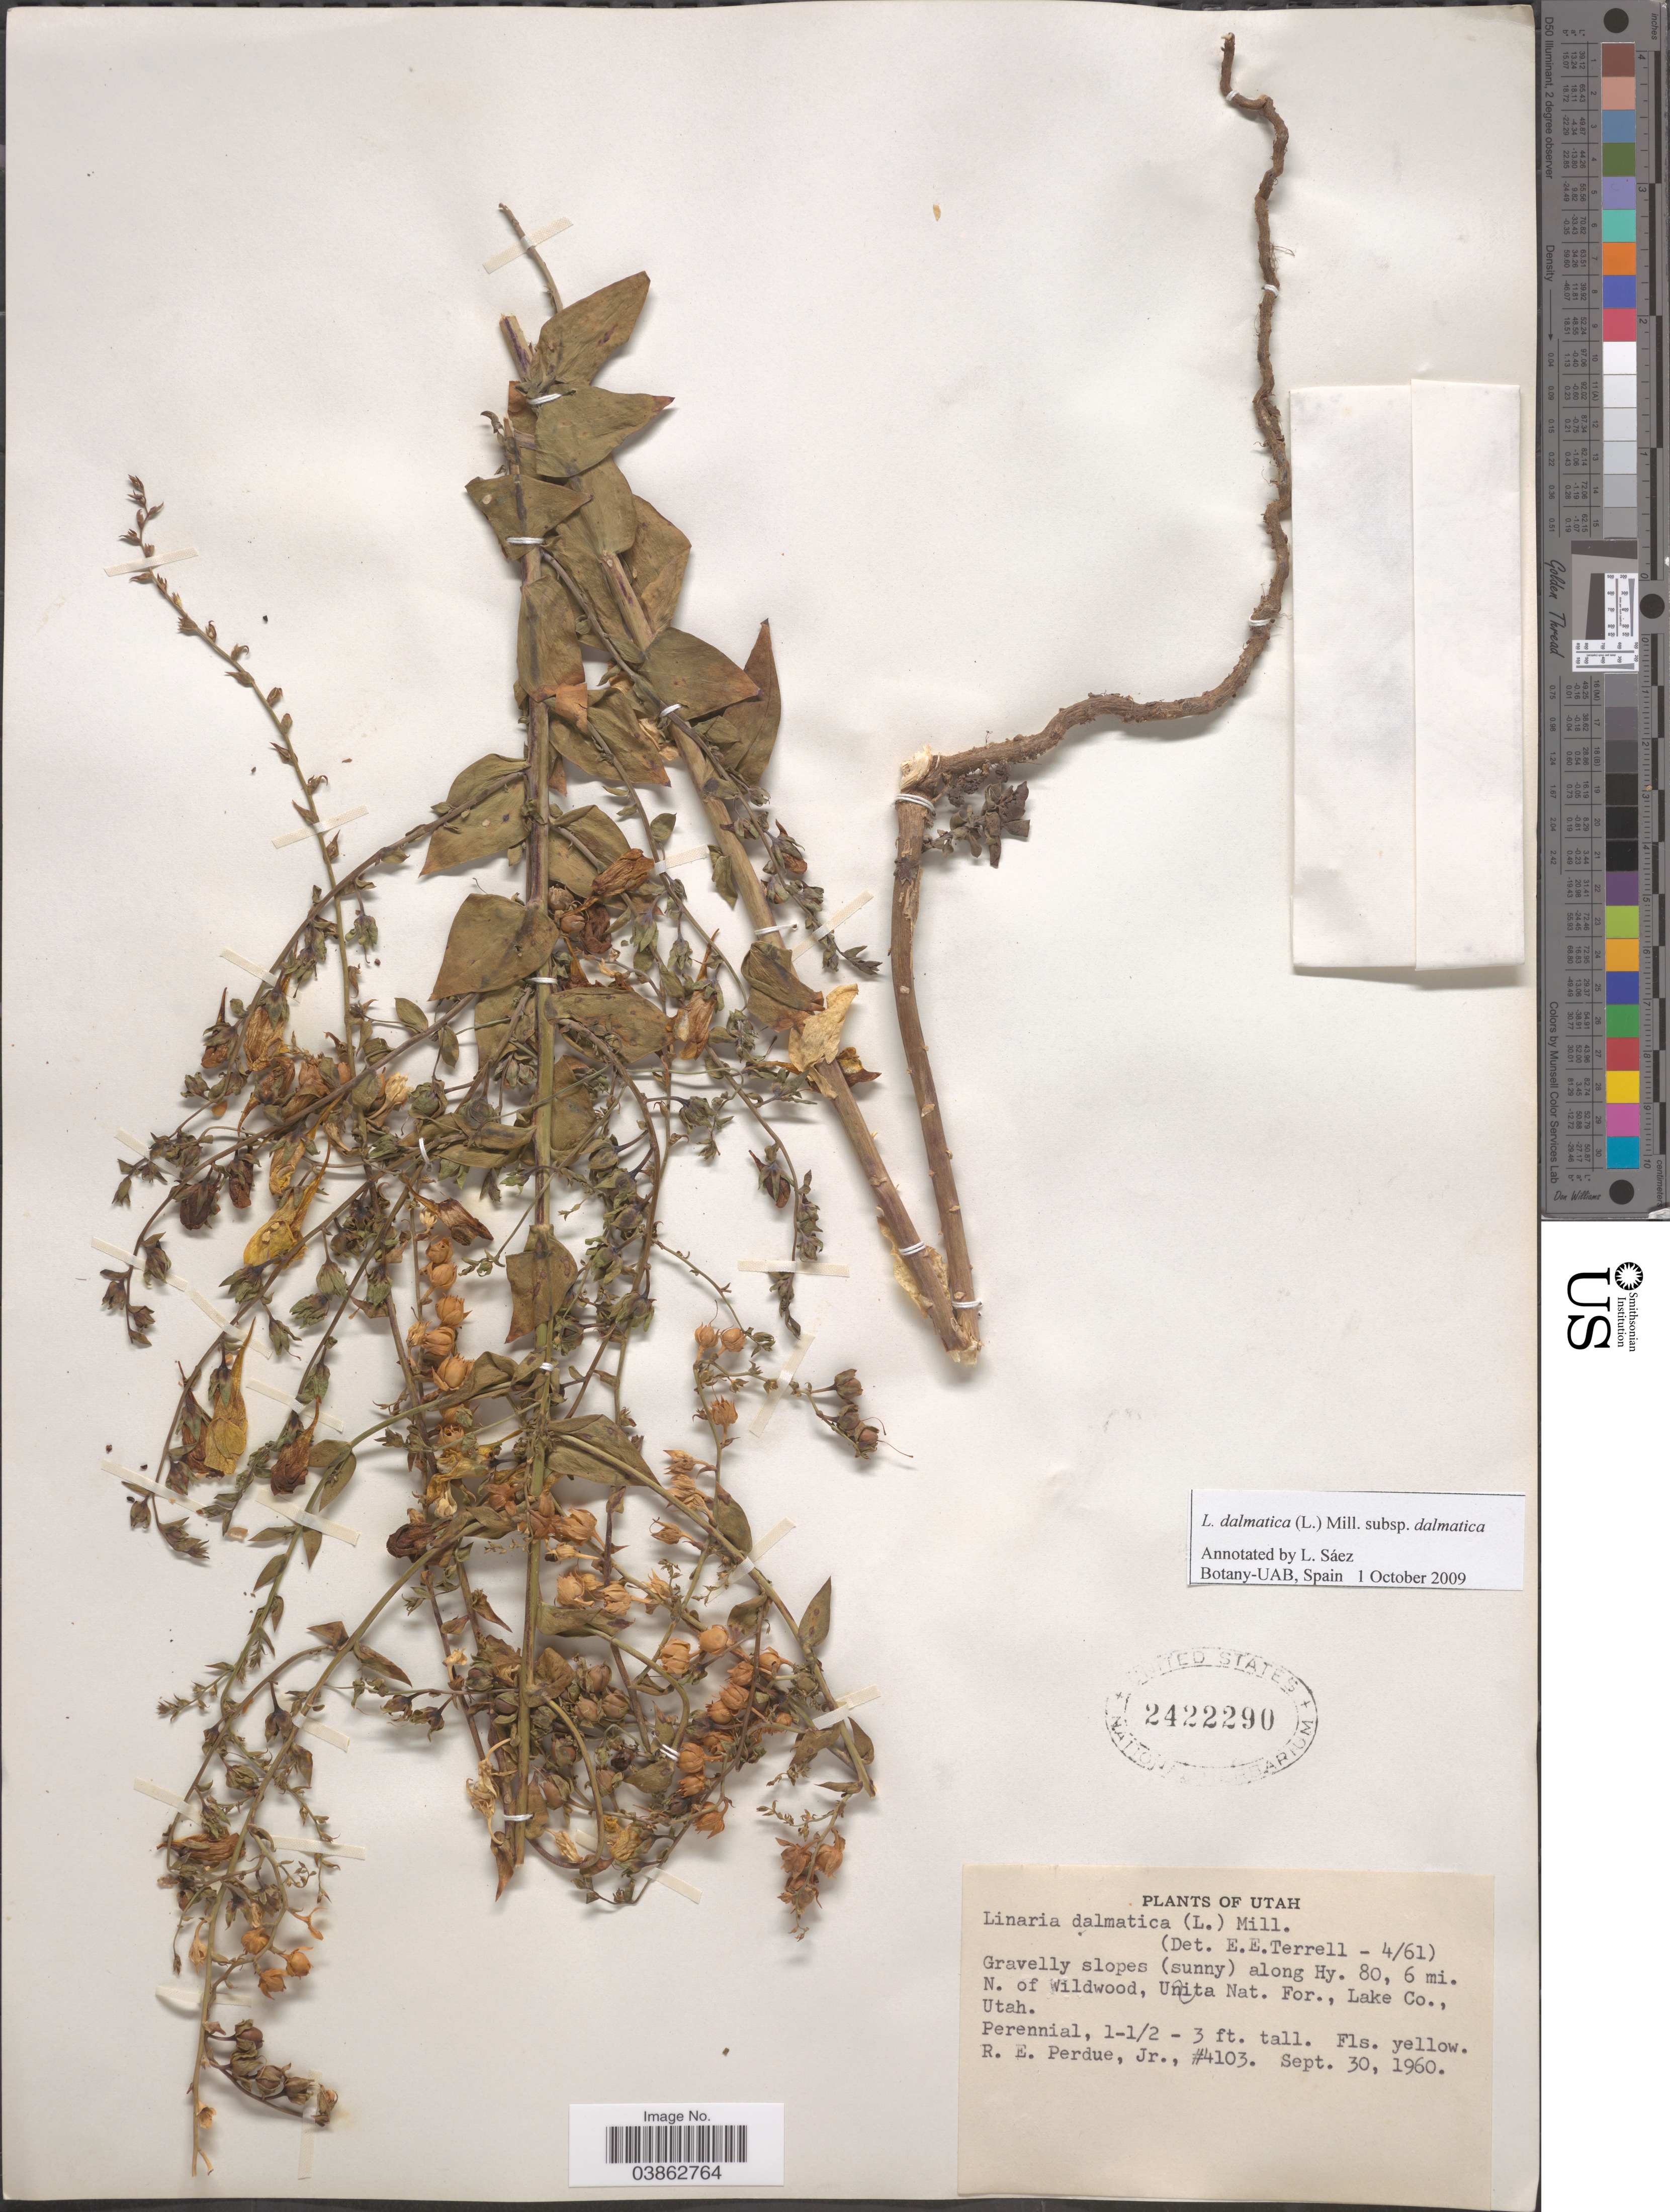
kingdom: Plantae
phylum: Tracheophyta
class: Magnoliopsida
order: Lamiales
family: Plantaginaceae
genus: Linaria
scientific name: Linaria dalmatica subsp. dalmatica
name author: (L.) Mill.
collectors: R. E. Perdue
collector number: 4103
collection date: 1960-09-30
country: United States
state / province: Utah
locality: Gravelly slopes (sunny) along Hy. 80, 6 mi. N. of Wildwood, Unita Nat. For., Lake Co.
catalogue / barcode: US 2422290